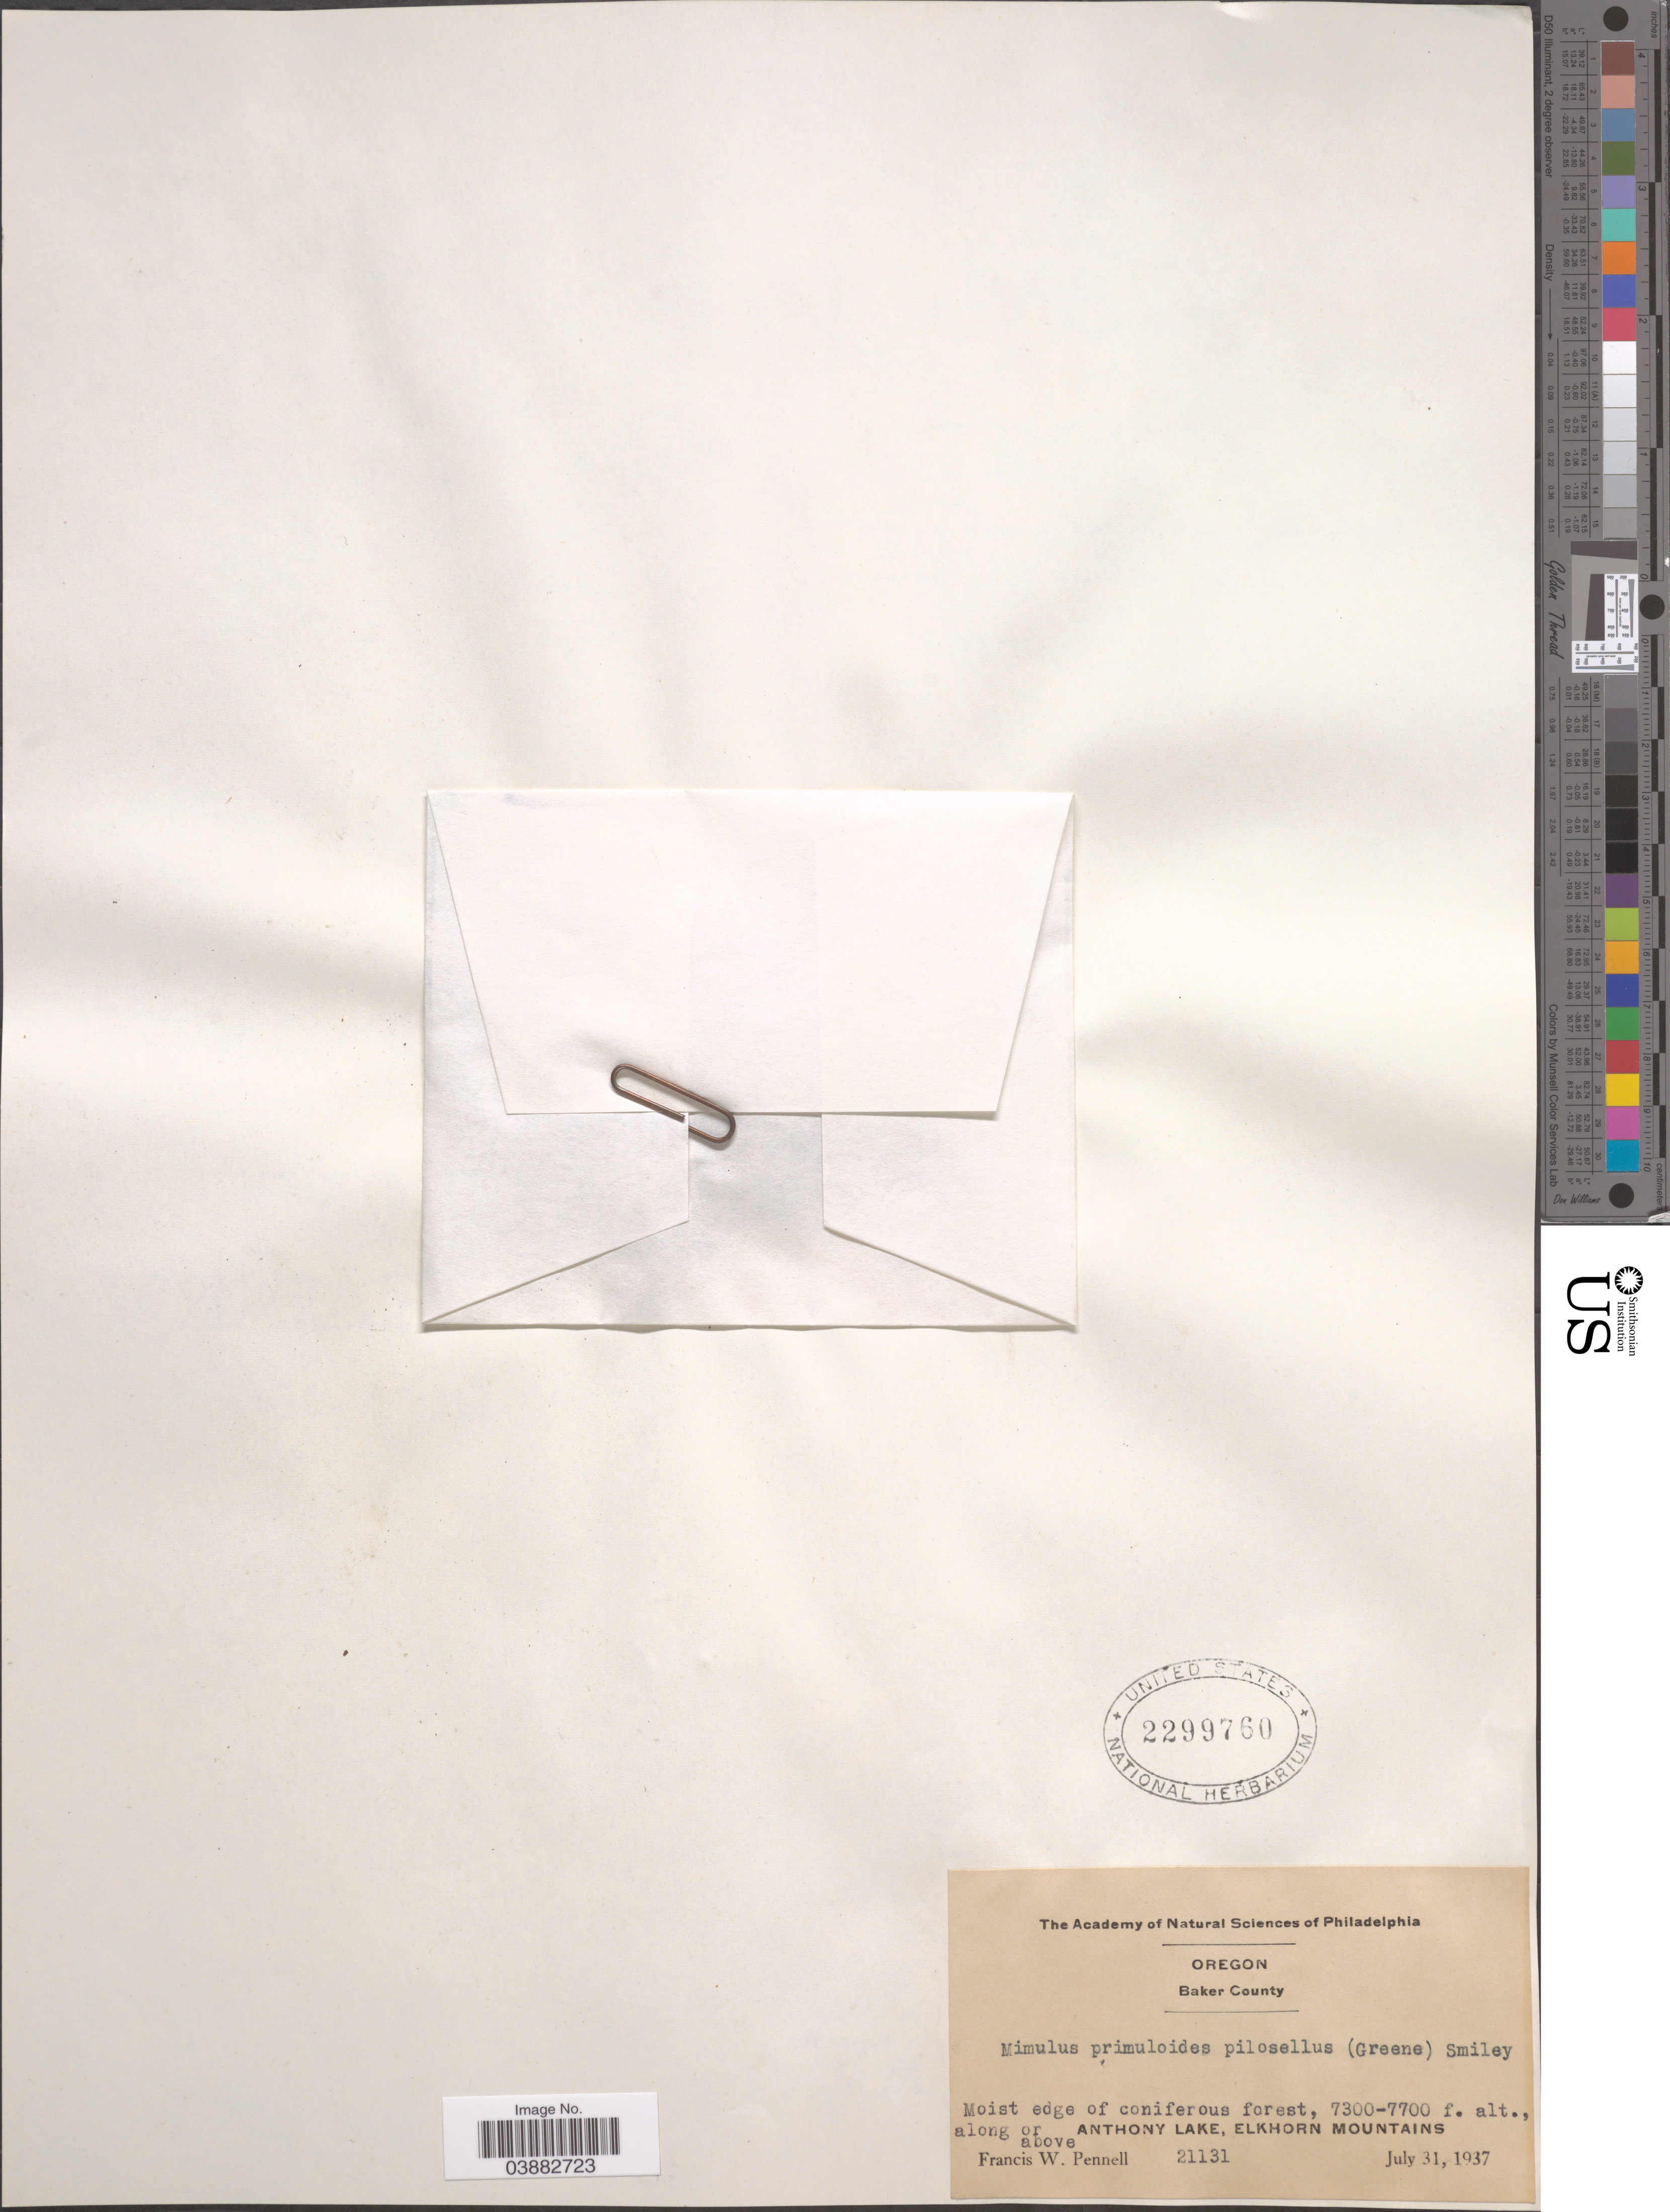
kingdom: Plantae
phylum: Tracheophyta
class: Magnoliopsida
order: Lamiales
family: Phrymaceae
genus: Mimulus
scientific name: Mimulus primuloides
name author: Benth.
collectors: F. W. Pennell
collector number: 21131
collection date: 1937-07-31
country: United States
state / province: Oregon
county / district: Baker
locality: Along or above Anthony Lake, Elkhorn Mountains.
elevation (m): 2225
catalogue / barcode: US 2299760